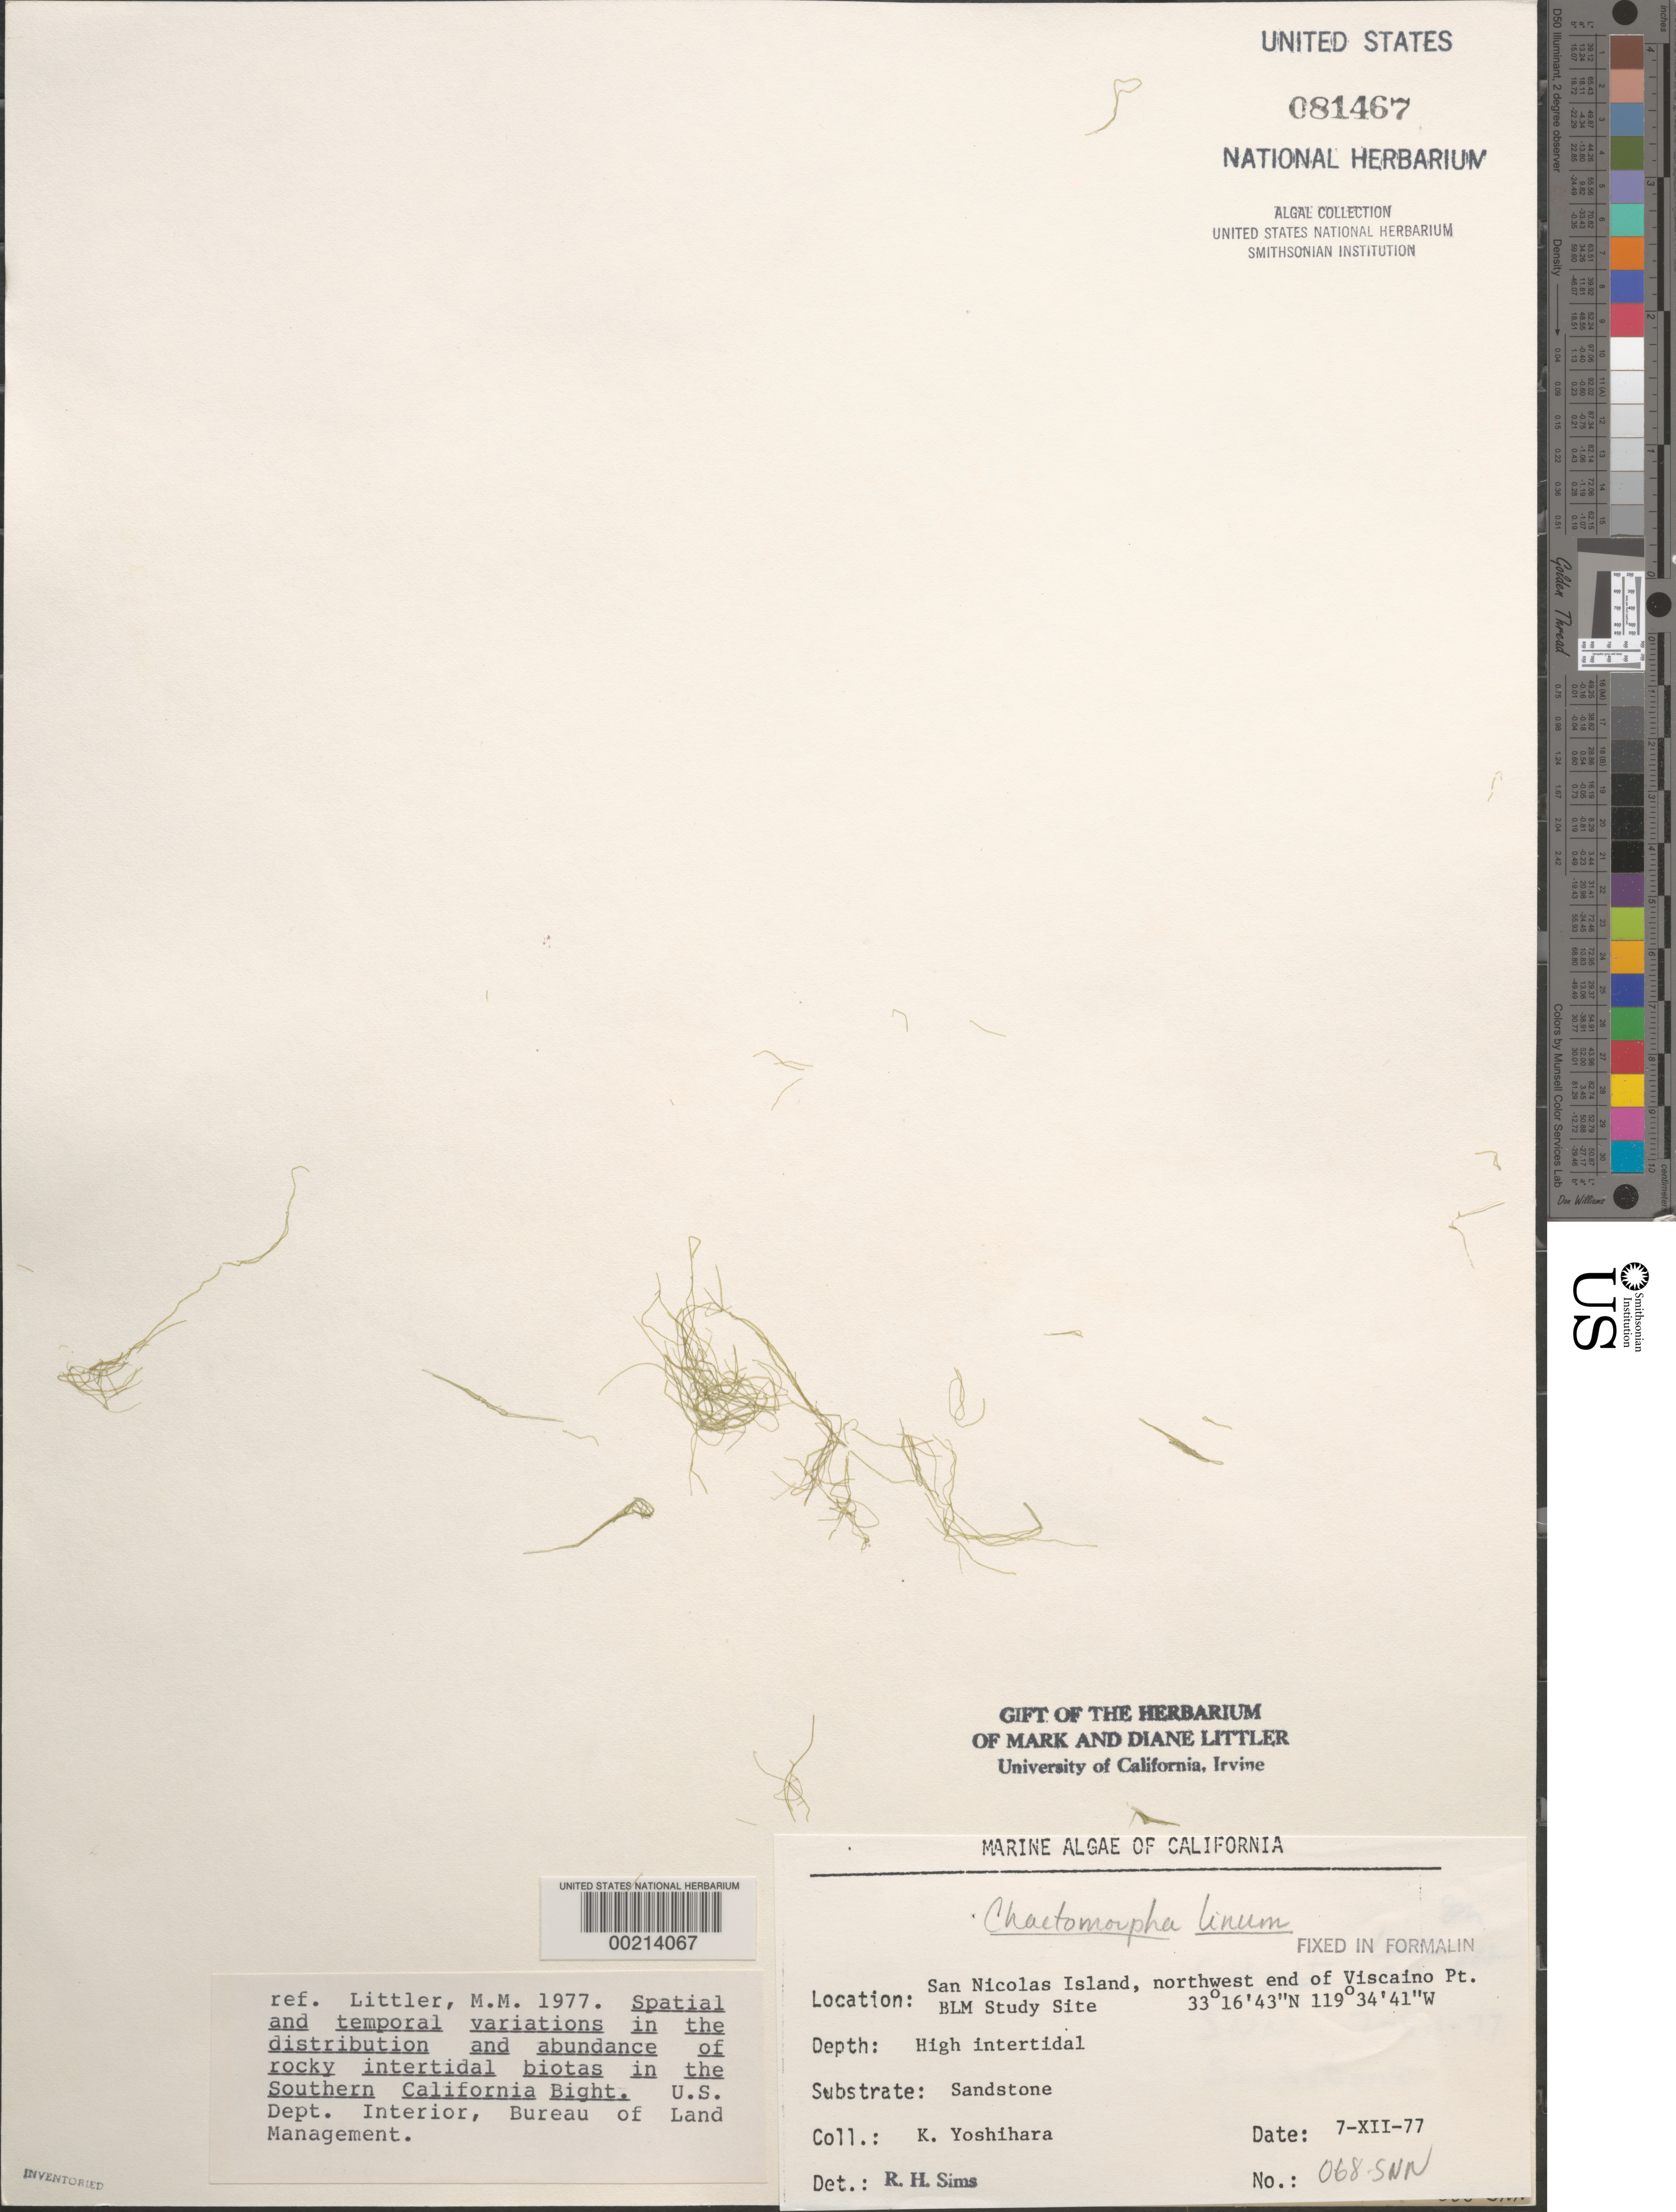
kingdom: Plantae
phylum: Chlorophyta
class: Ulvophyceae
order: Cladophorales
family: Cladophoraceae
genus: Chaetomorpha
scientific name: Chaetomorpha linum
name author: (O.F. Muell.) Kütz.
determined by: Sims, Robert H.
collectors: K. Yoshihara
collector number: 068-snn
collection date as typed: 07 Dec 1977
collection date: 1977-12-07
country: United States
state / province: California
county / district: Ventura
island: San Nicolas Island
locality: Northwest end of Vizcaino Point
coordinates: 33 16'43"N, 119 16'41"W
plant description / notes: BLM-SOCALBIGHT Rocky Intertidal Survey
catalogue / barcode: US 81467